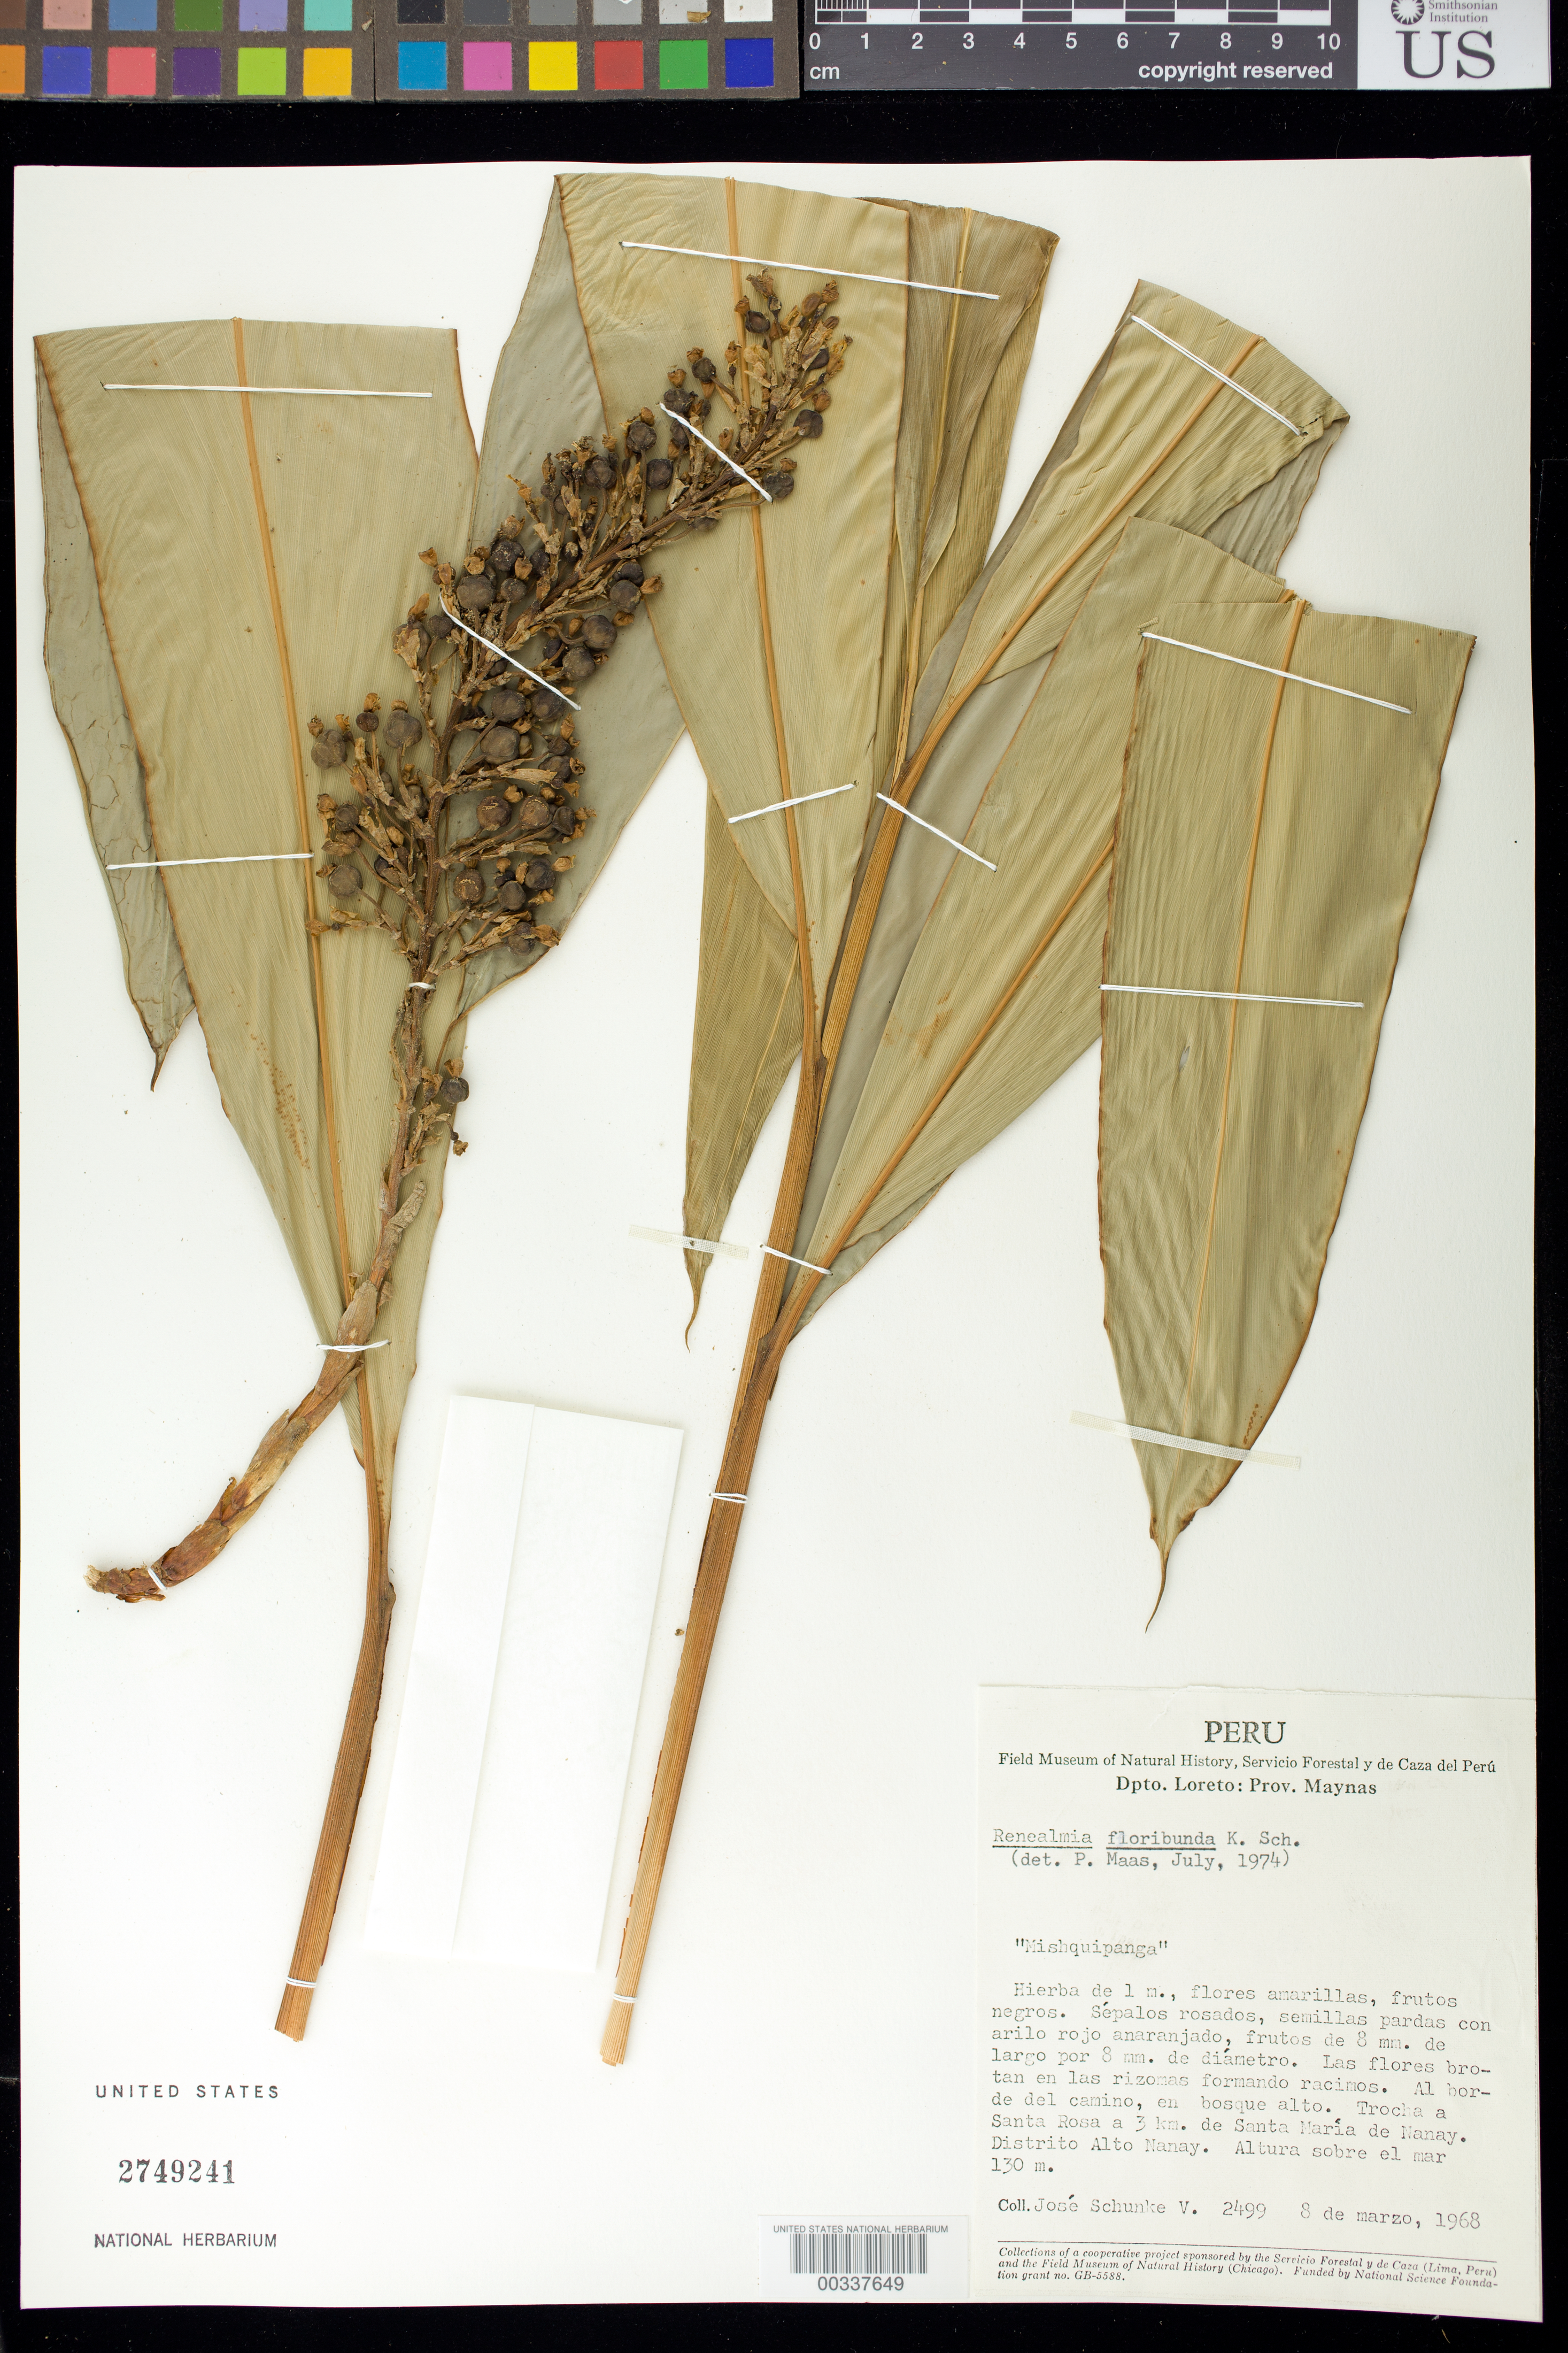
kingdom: Plantae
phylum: Tracheophyta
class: Liliopsida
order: Zingiberales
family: Zingiberaceae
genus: Renealmia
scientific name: Renealmia floribunda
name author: K. Schum.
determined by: Maas, Paul J. M.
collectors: J. Schunke Vigo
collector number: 2499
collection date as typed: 08 Mar 1968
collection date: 1968-03-08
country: Peru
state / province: Loreto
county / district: Maynas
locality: Trocha a santa rosa a 3 km de santa maria de nanay, dist alto nanay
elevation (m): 130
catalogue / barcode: US 2749241